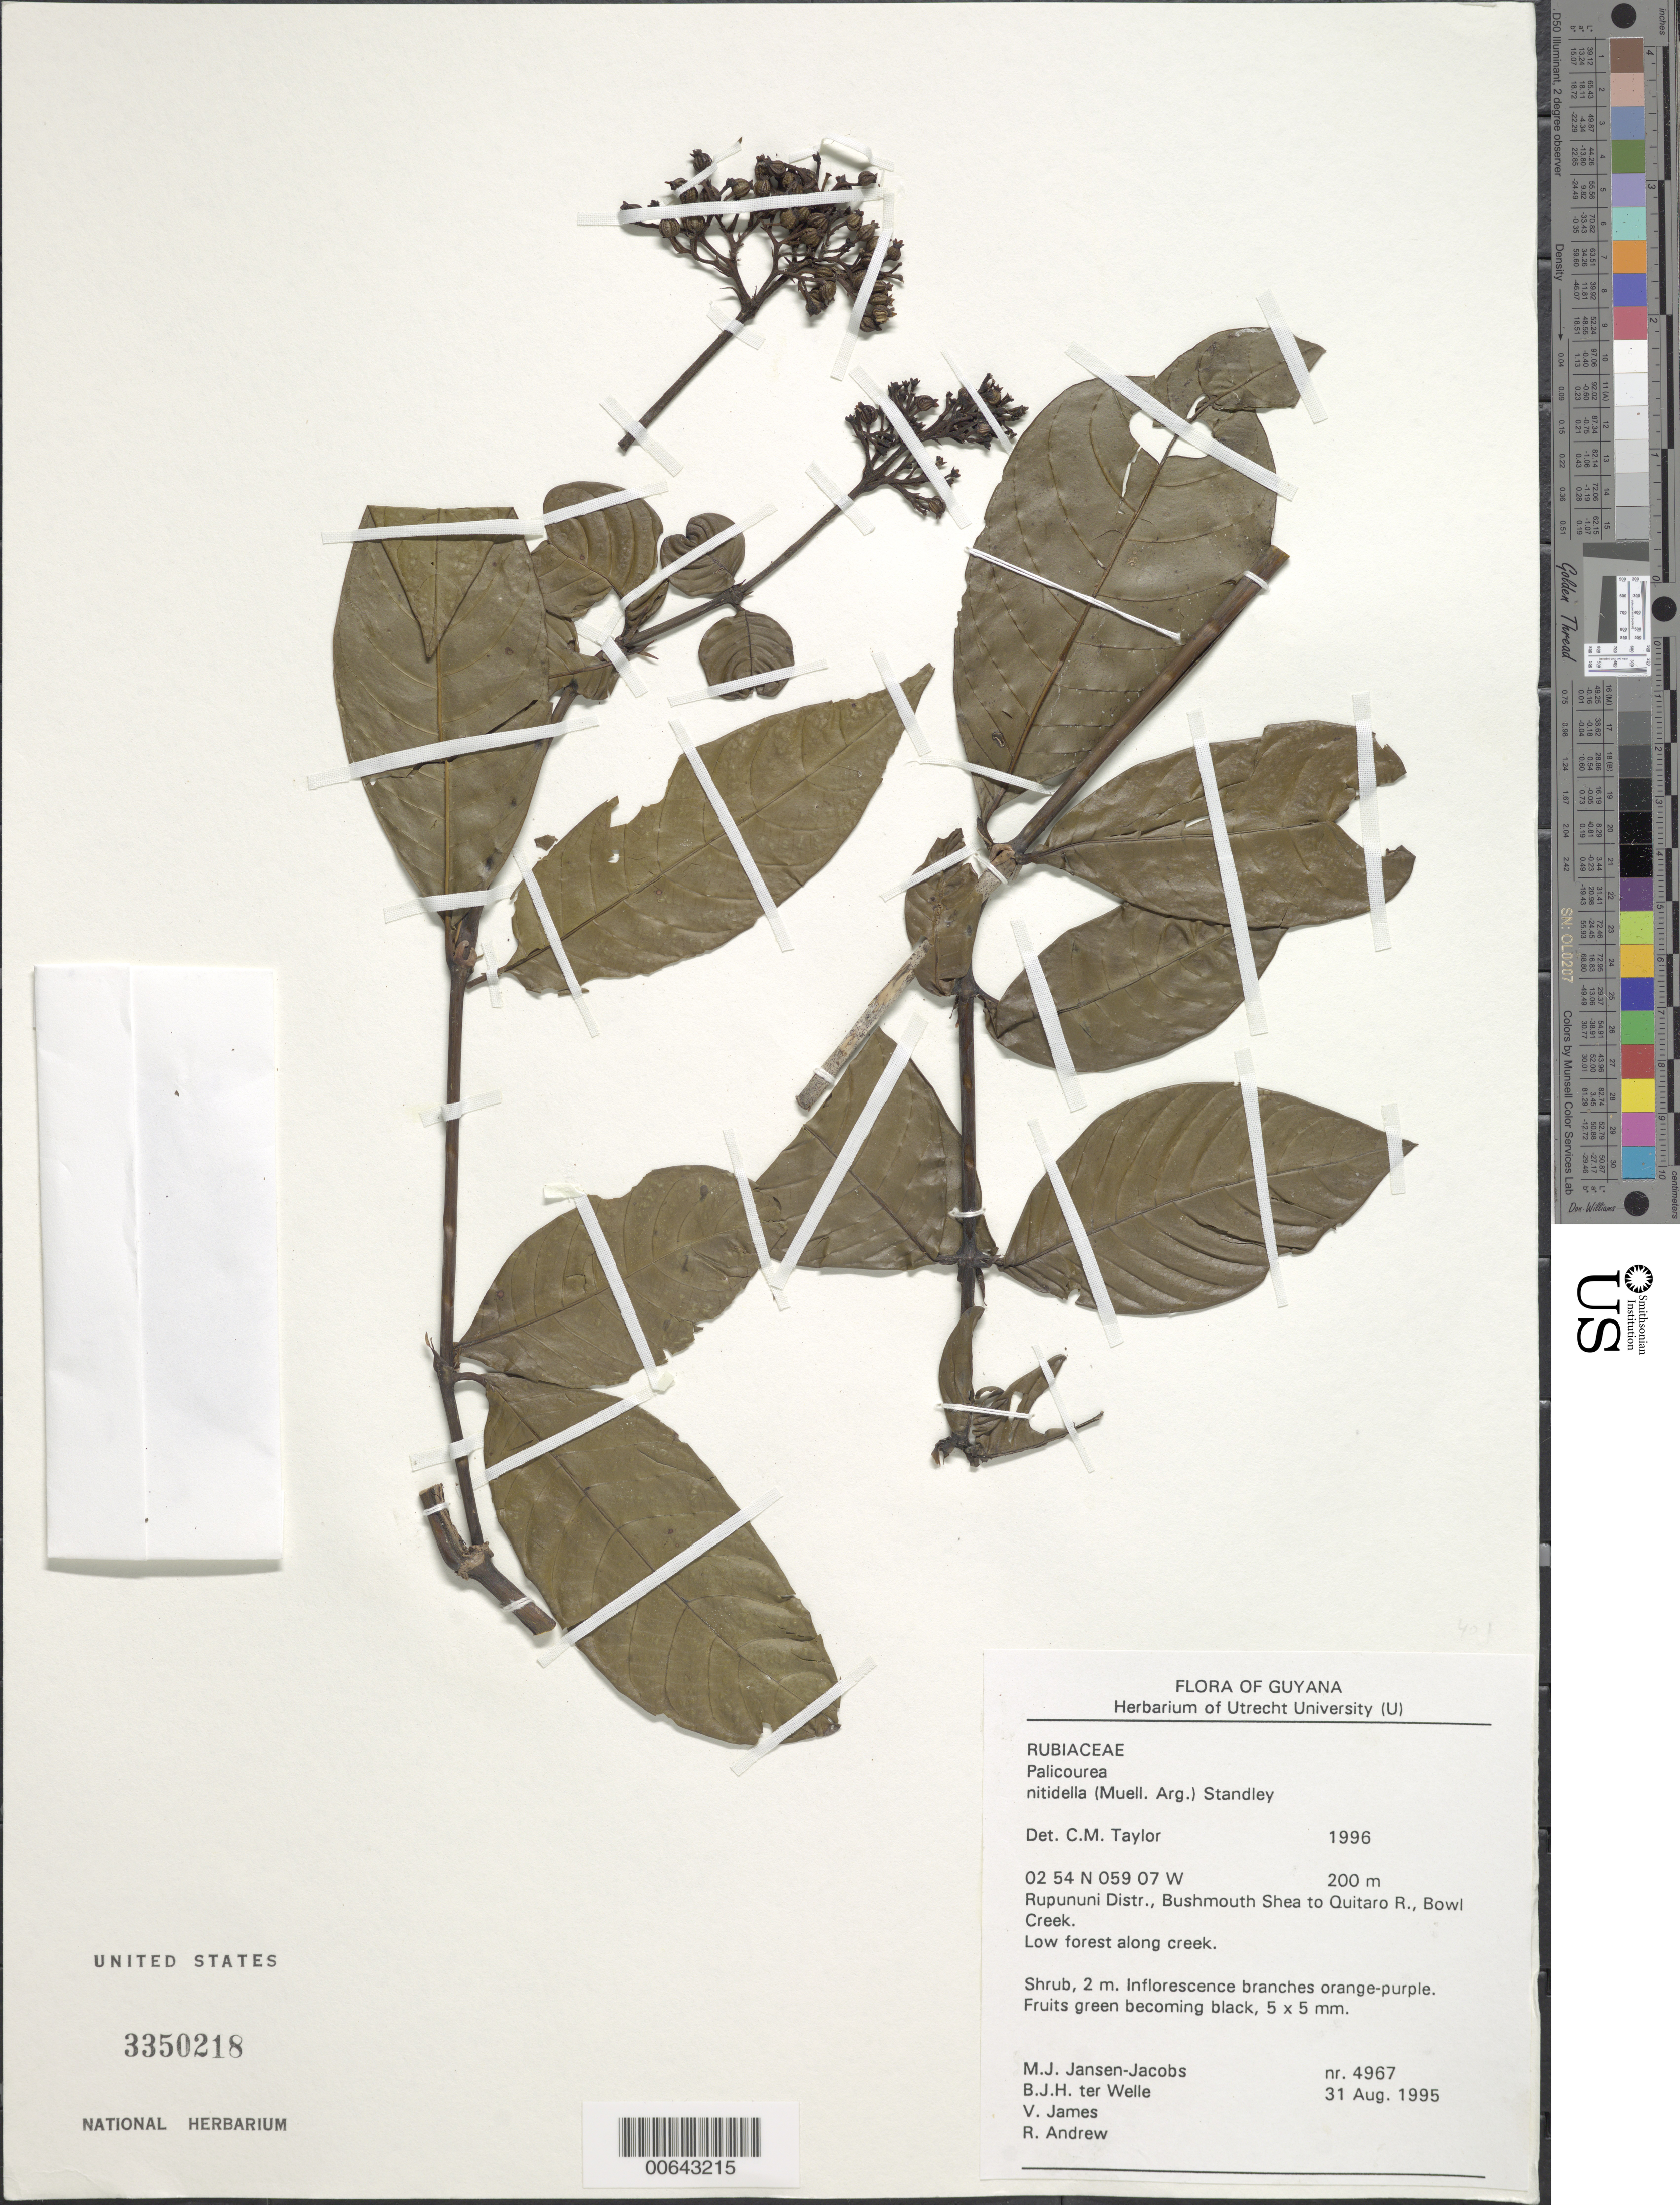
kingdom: Plantae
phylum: Tracheophyta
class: Magnoliopsida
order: Gentianales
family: Rubiaceae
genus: Palicourea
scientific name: Palicourea nitidella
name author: (Müll. Arg.) Standl.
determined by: Taylor, Charlotte M.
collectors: M. J. Jansen-Jacobs, B. Welle, V. James & R. Andrew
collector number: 4967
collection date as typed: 31-Aug-95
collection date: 1995-08-31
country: Guyana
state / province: U. Takutu-U. Essequibo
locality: Bowl Creek, Bushmouth, Shea to Quitaro River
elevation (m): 200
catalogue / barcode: US 3350218